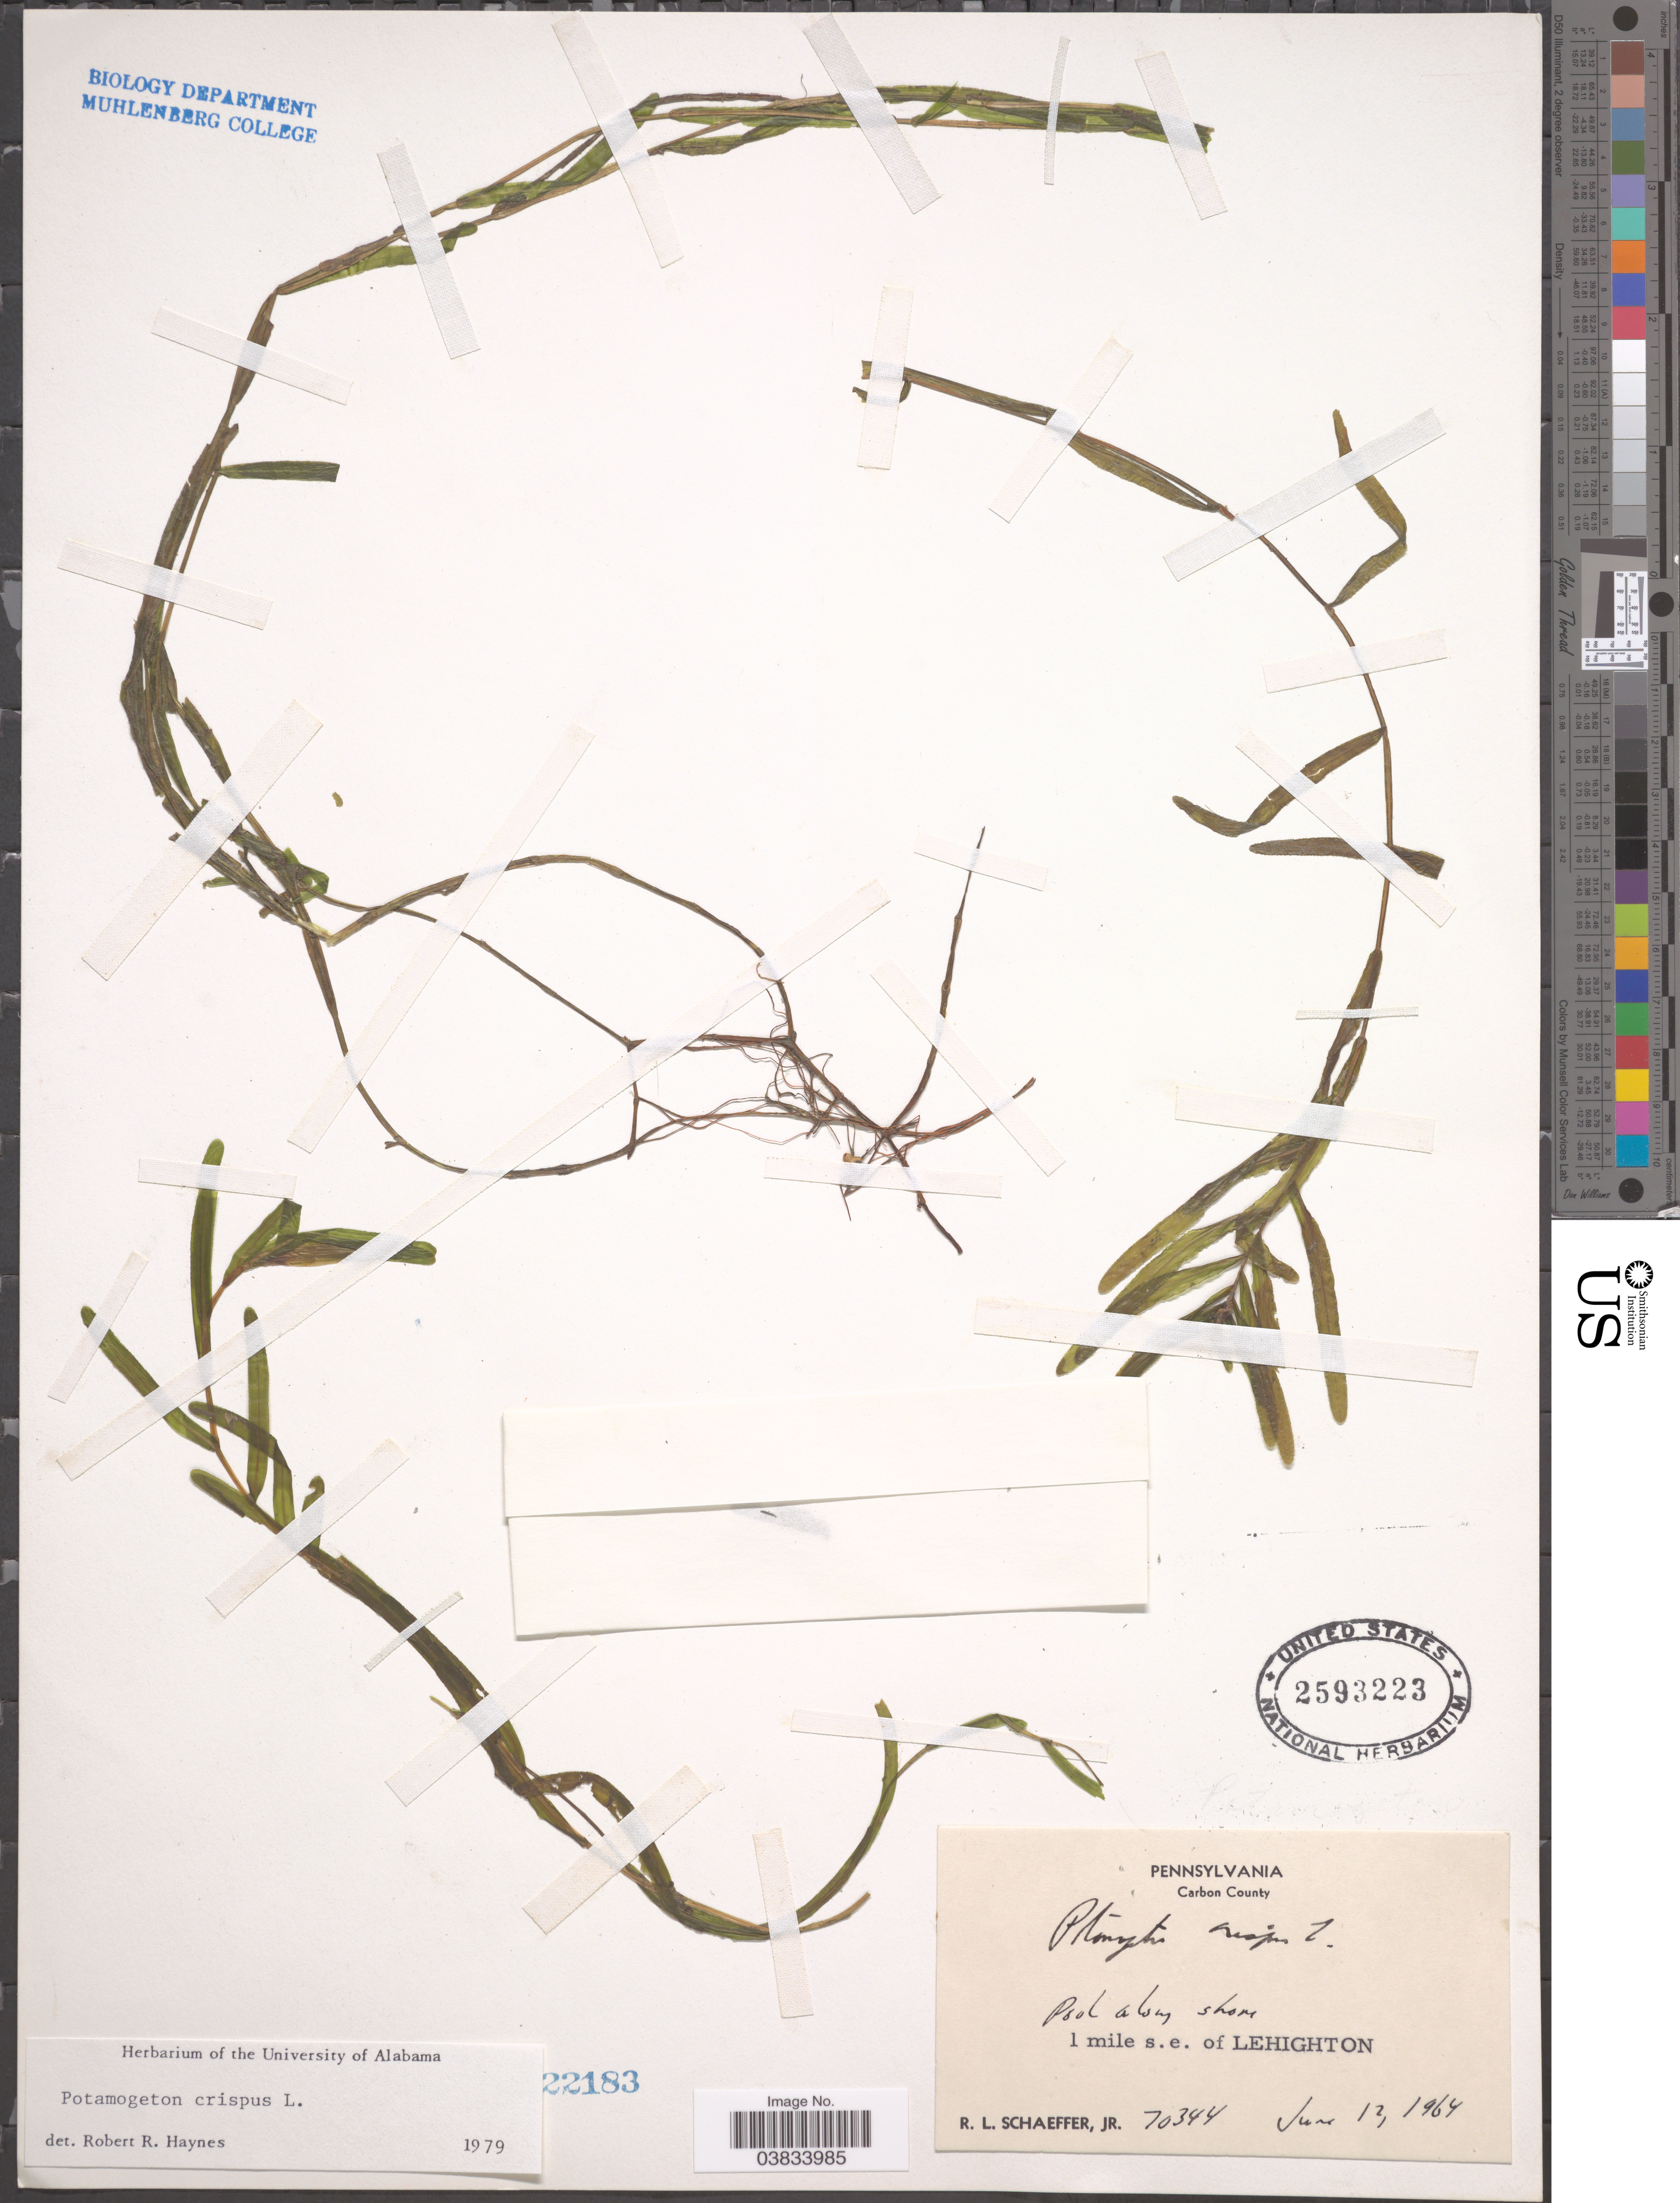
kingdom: Plantae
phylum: Tracheophyta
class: Liliopsida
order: Alismatales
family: Potamogetonaceae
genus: Potamogeton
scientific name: Potamogeton crispus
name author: L.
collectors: R. L. Schaeffer Jr.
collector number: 70344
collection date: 1964-06-12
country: United States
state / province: Pennsylvania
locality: Carbon County. Pool along shore 1 mile s.e. of Lehighton.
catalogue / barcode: US 2593223